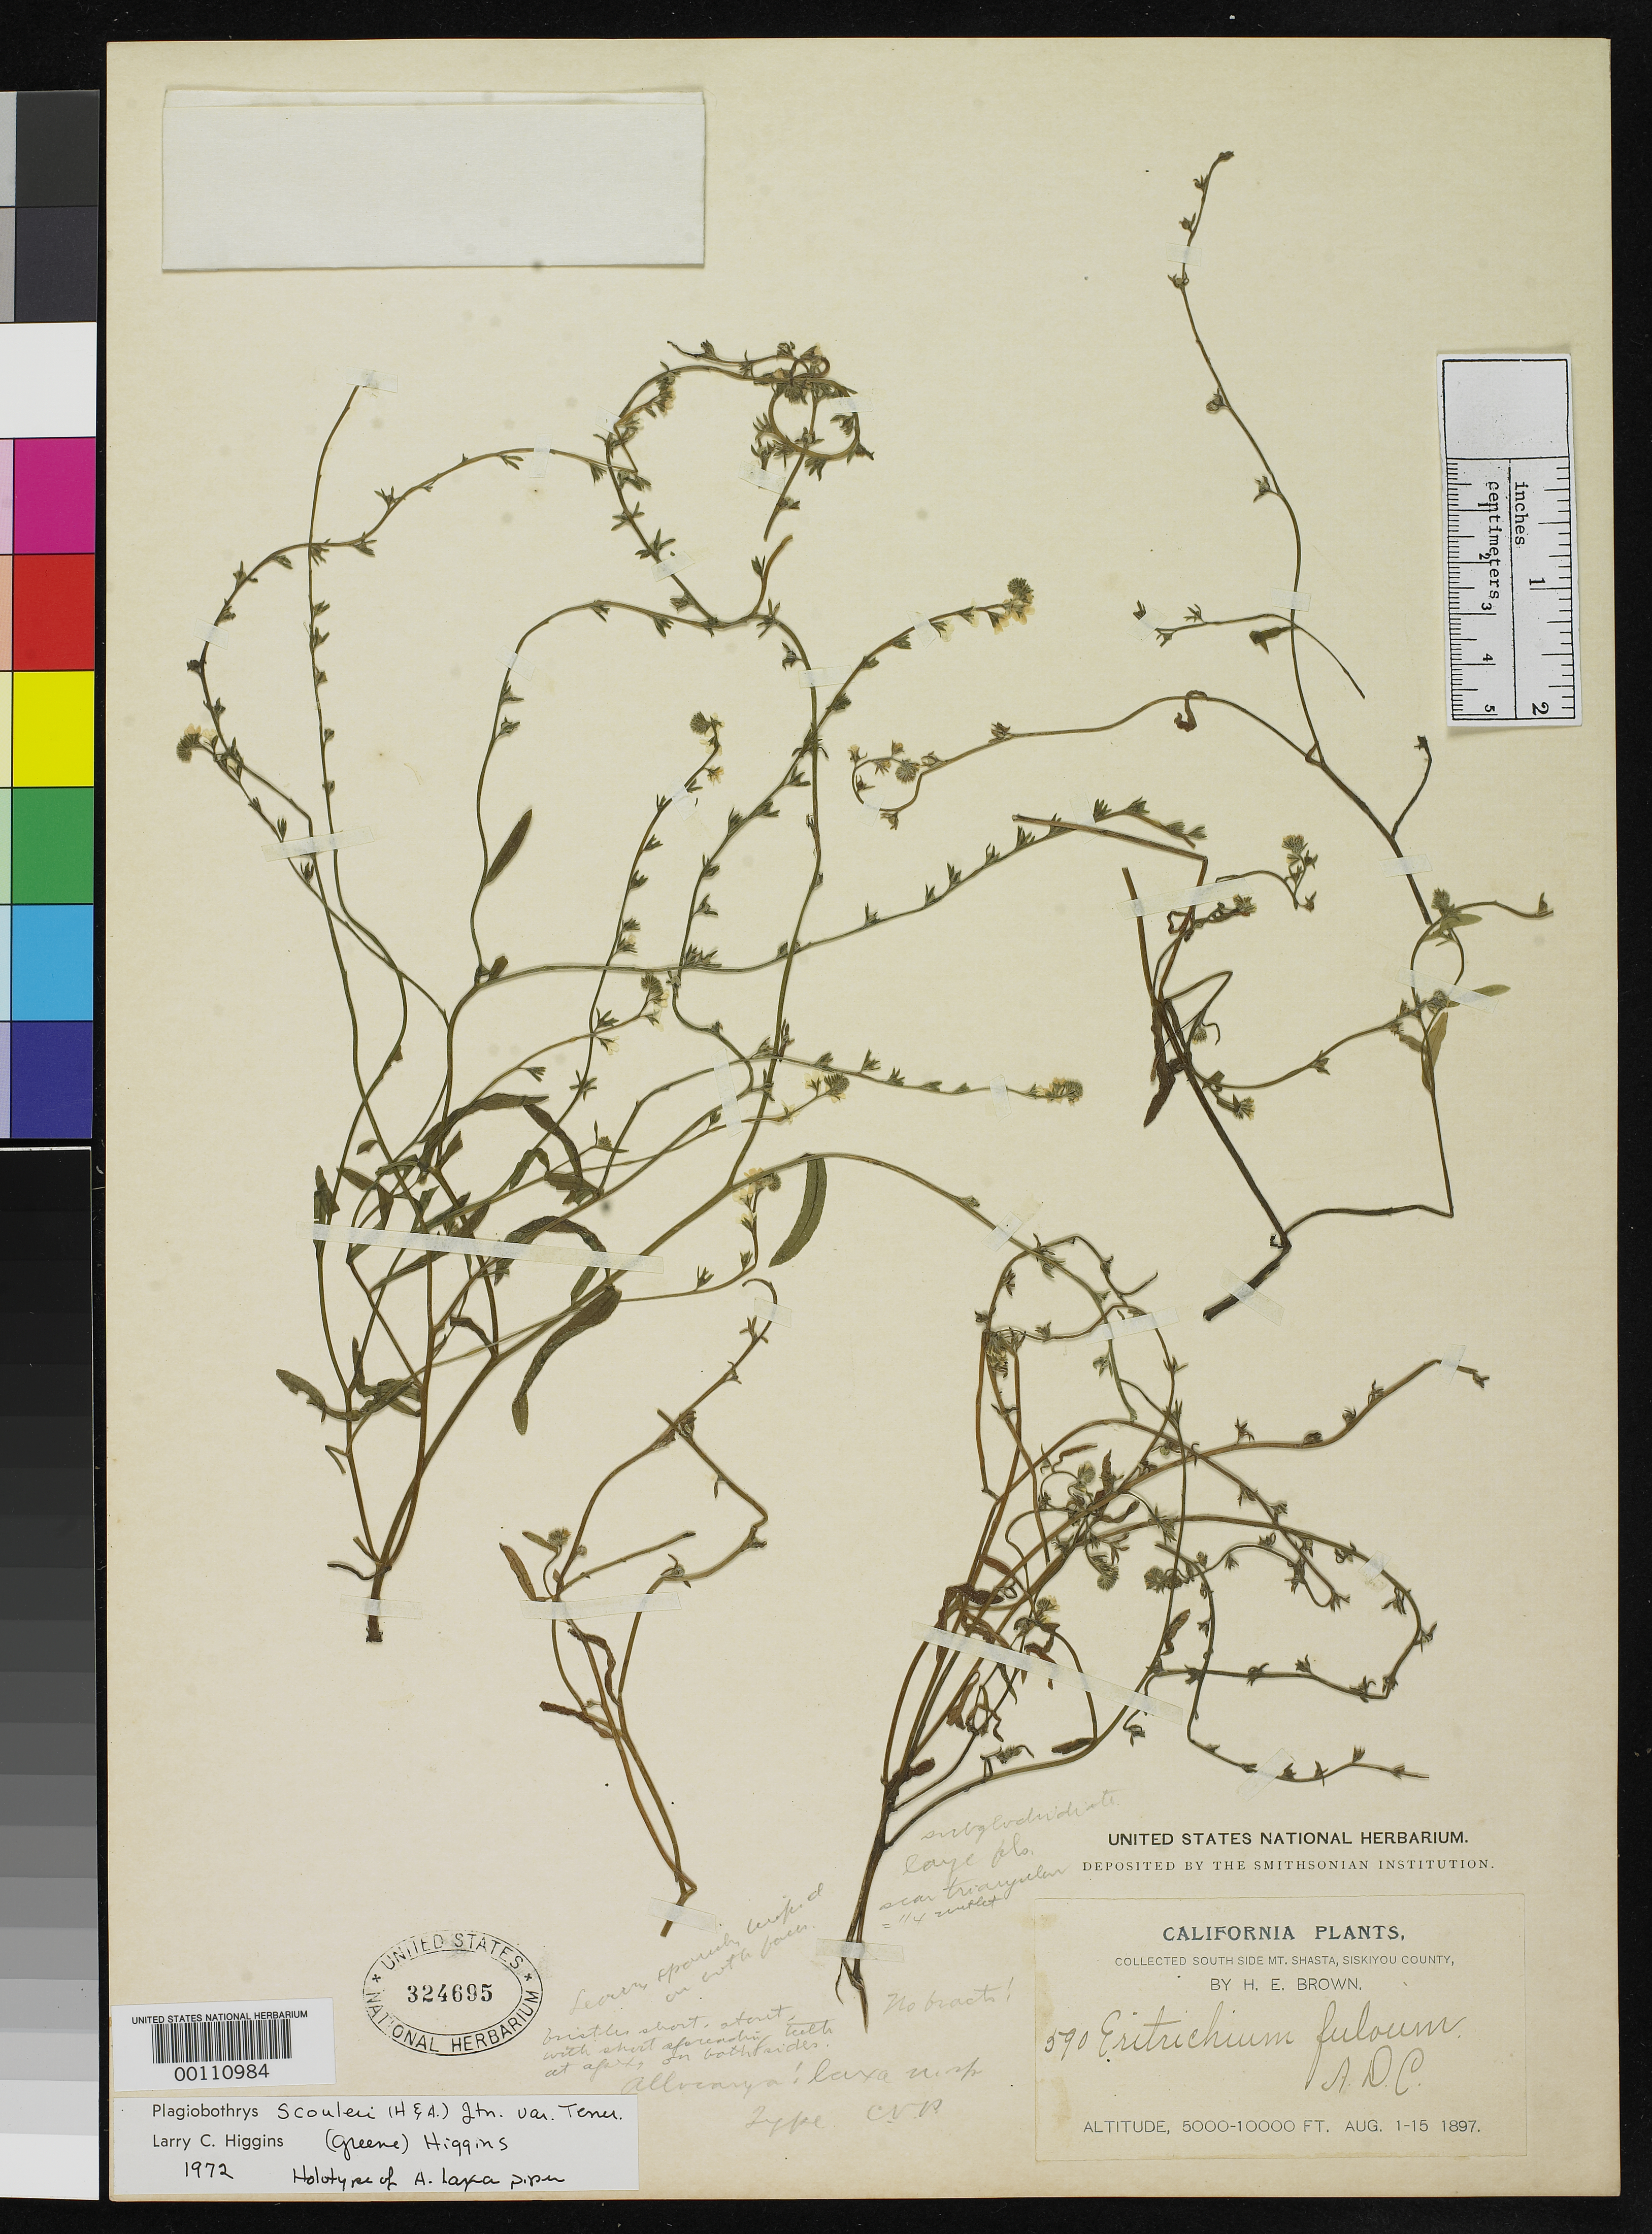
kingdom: Plantae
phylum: Tracheophyta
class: Magnoliopsida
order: Boraginales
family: Boraginaceae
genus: Allocarya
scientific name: Allocarya laxa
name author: Piper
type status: Holotype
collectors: H. E. Brown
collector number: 590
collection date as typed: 01 Aug 1897 to 15 Aug 1897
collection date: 1897-08-01/1897-08-15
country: United States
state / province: California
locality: S side of Mount Shasta.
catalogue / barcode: US 324695